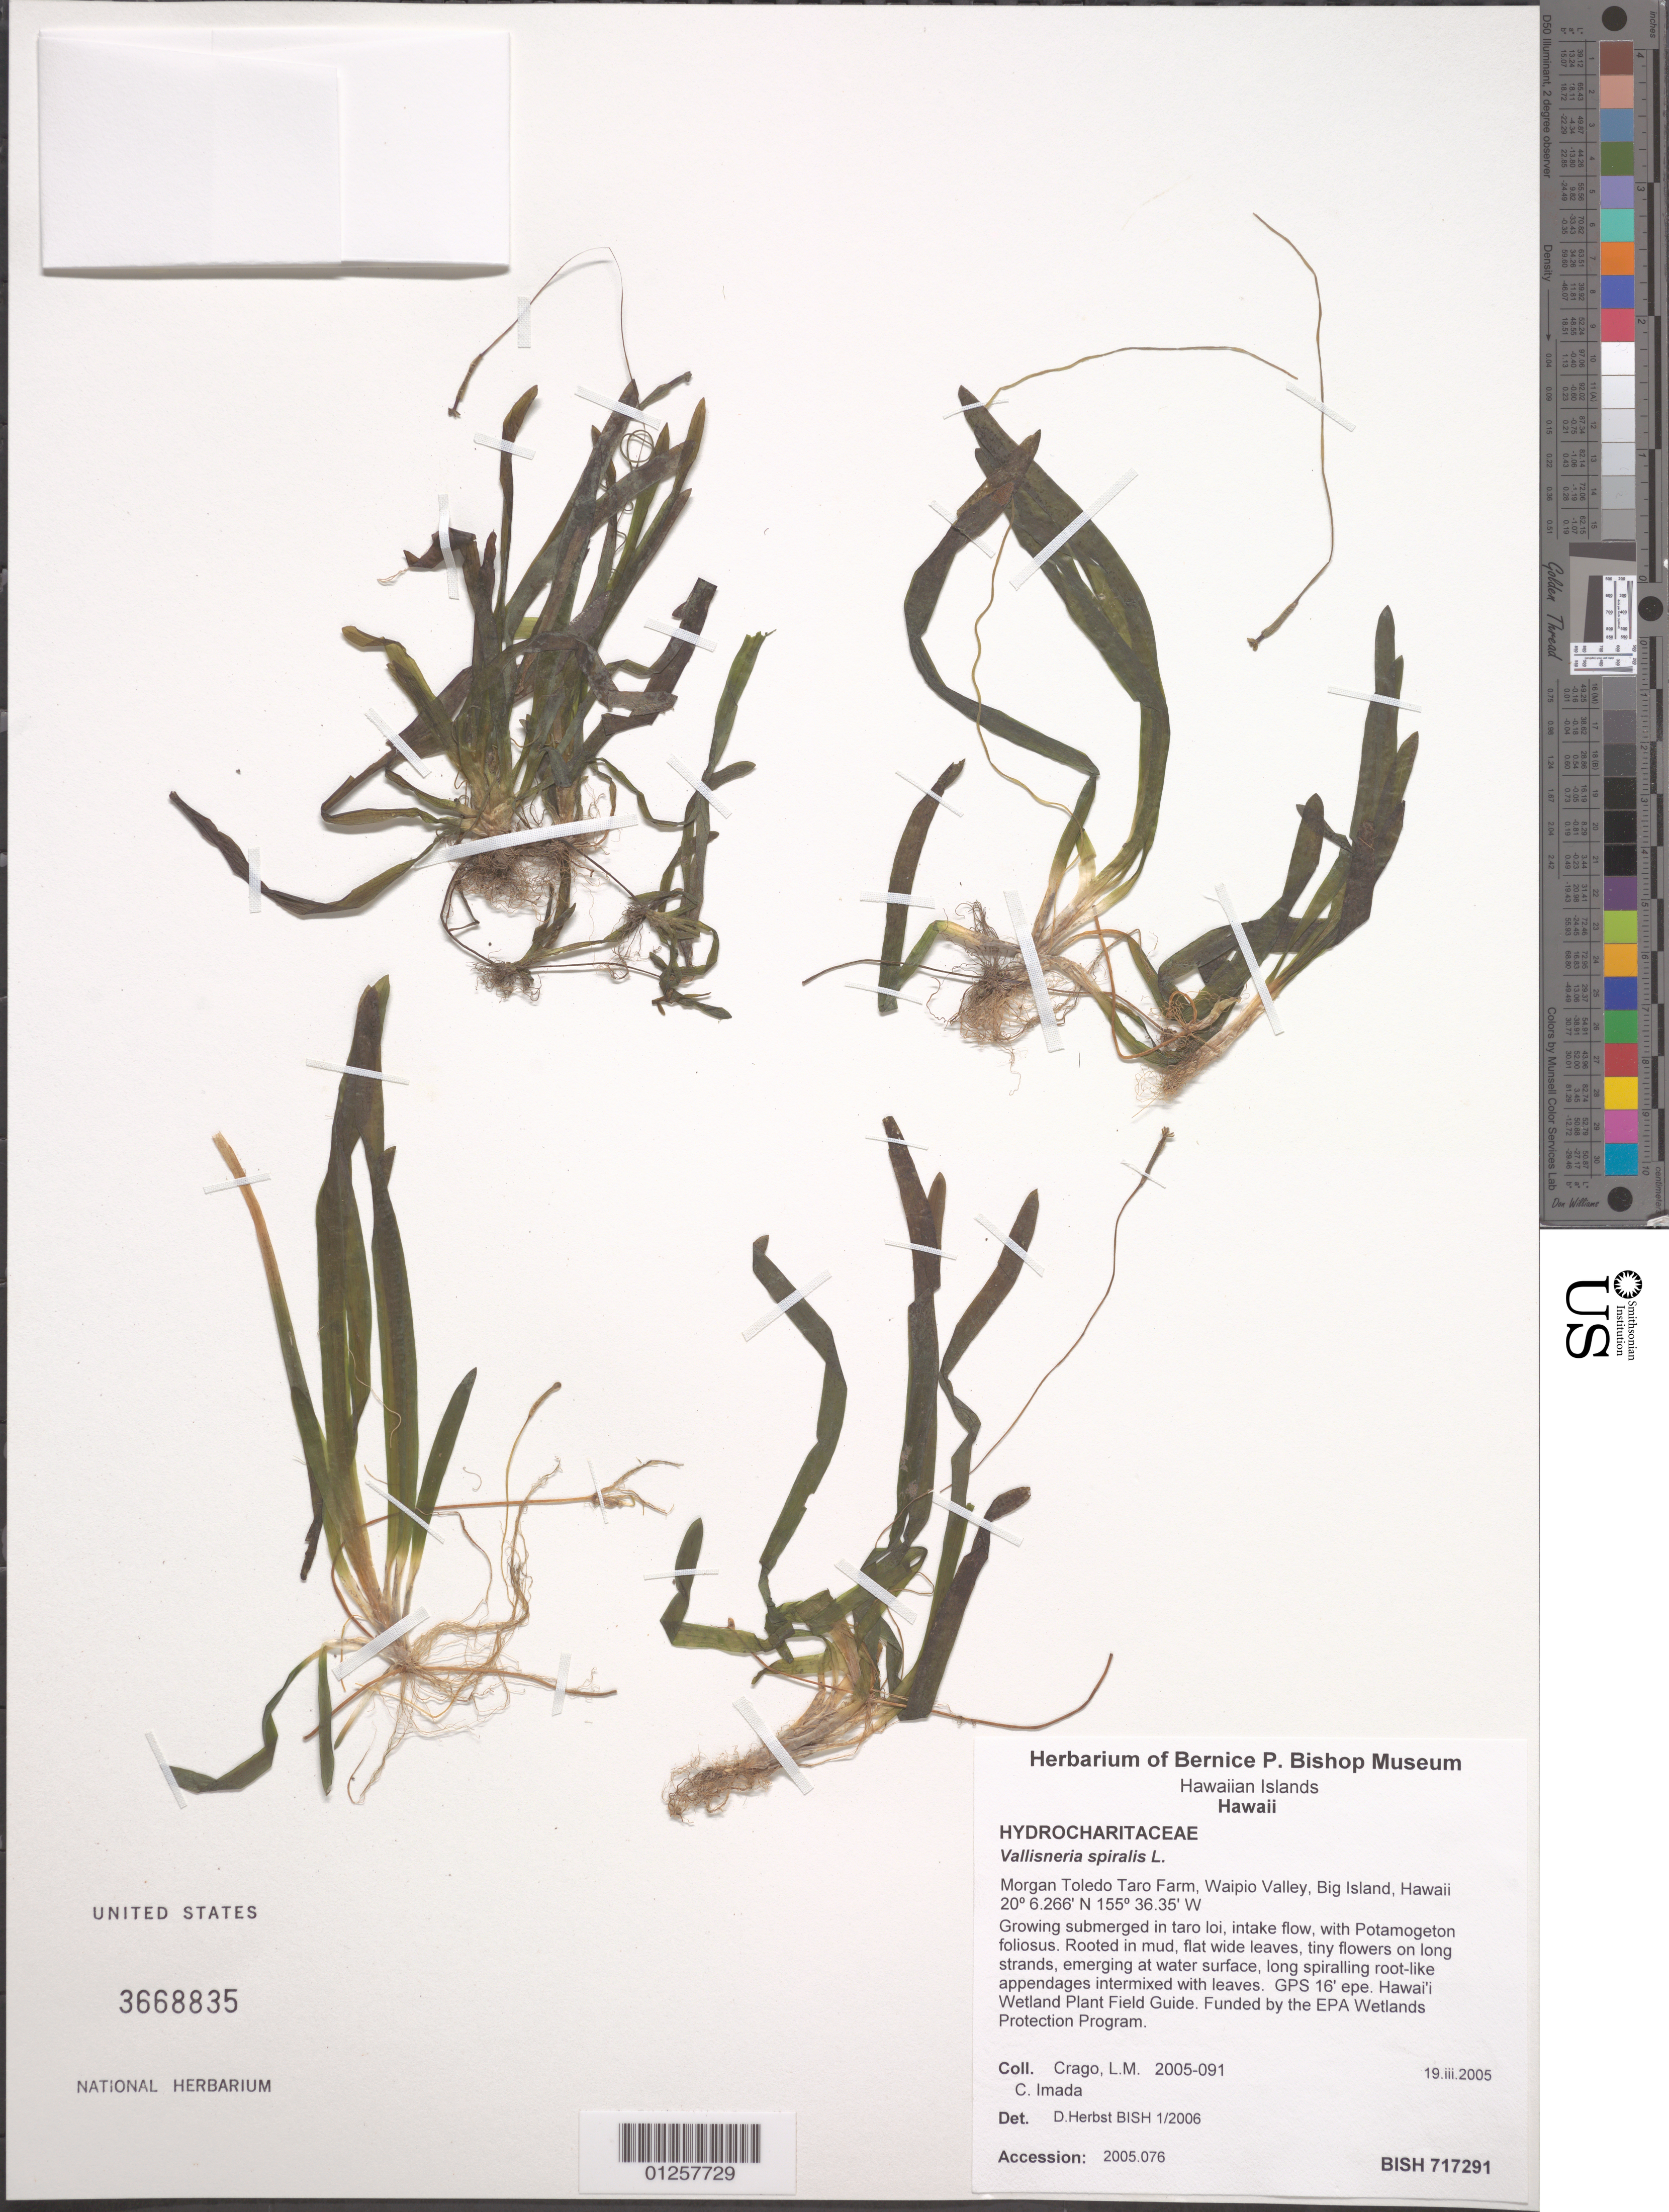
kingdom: Plantae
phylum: Tracheophyta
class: Liliopsida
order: Alismatales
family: Hydrocharitaceae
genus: Vallisneria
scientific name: Vallisneria spiralis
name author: L.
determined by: Herbst, D.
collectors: L. Crago & C. Imada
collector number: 2005-091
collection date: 2005-03-19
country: United States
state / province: Hawaii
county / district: Hawaii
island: Hawaii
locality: Morgan Toledo Taro Farm, Waipio Valley, Big Island.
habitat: Growing submerged in taro loi. Rooted in mud.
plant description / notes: Accession: 2005.076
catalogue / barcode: US 3668835